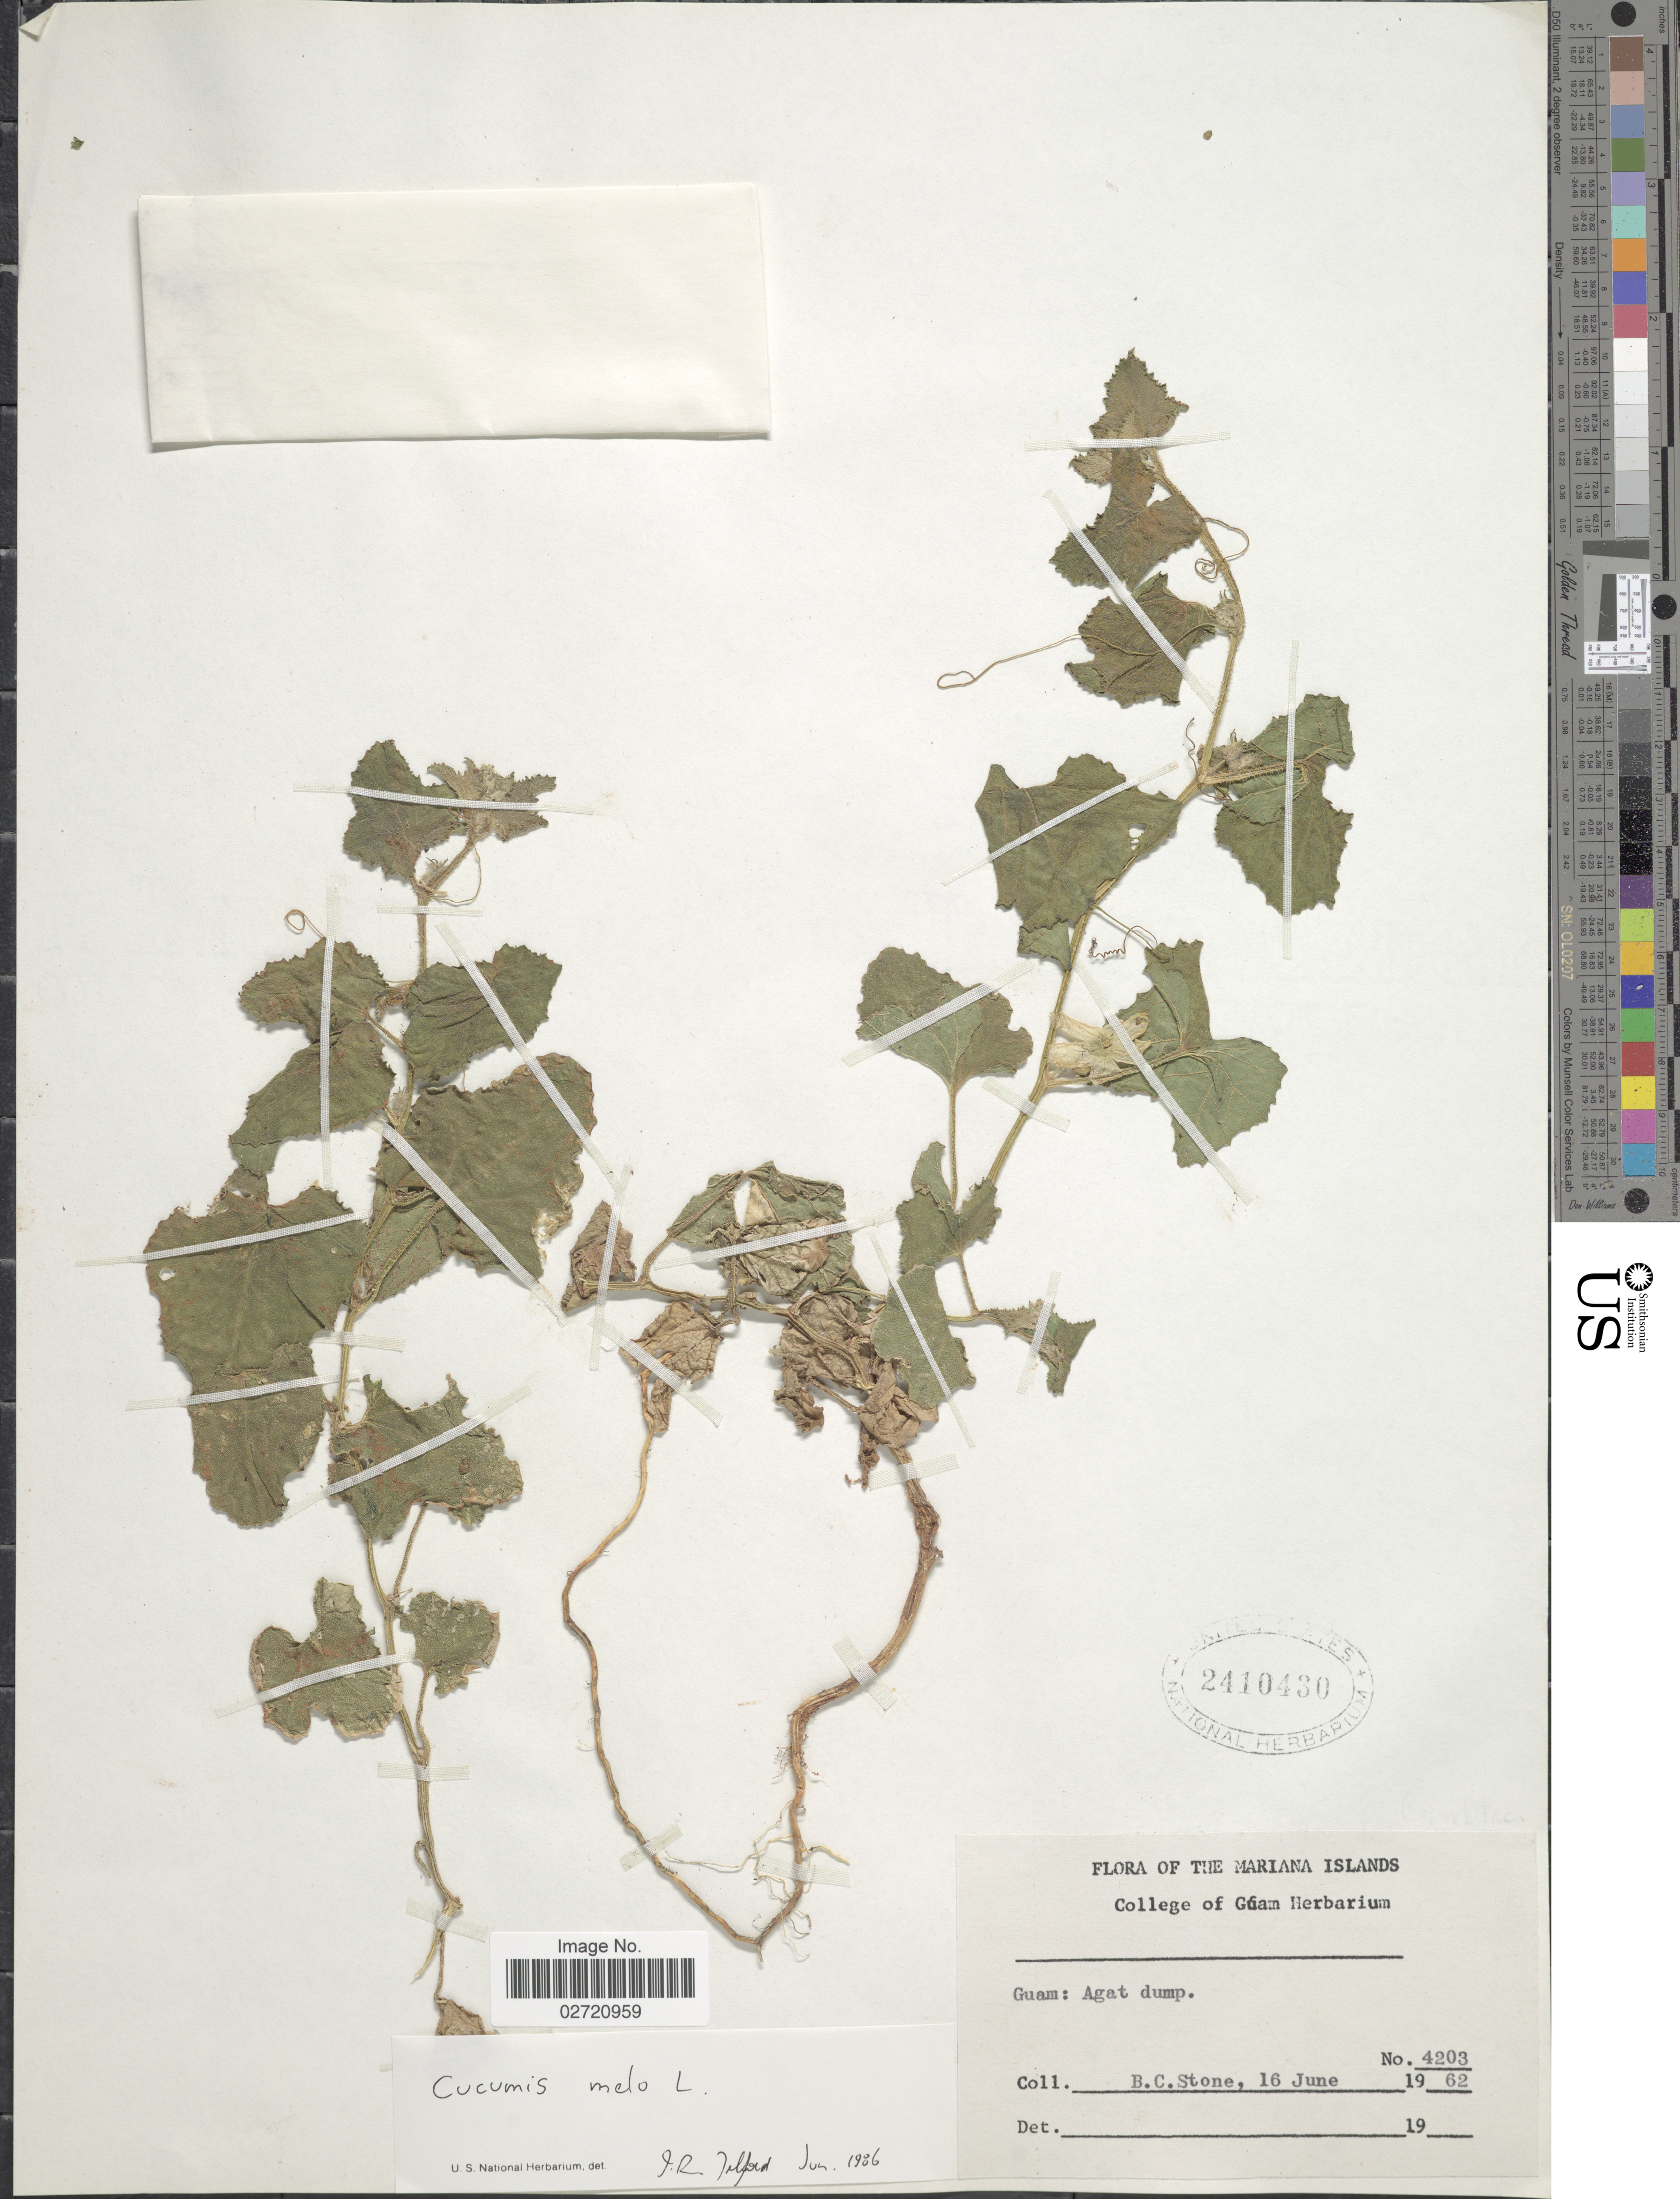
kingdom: Plantae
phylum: Tracheophyta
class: Magnoliopsida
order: Cucurbitales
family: Cucurbitaceae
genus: Cucumis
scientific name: Cucumis melo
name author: L.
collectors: B. C. Stone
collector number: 4203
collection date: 1962-06-16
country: Guam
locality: Marianne Islands. Agat Dump.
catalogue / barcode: US 2410430